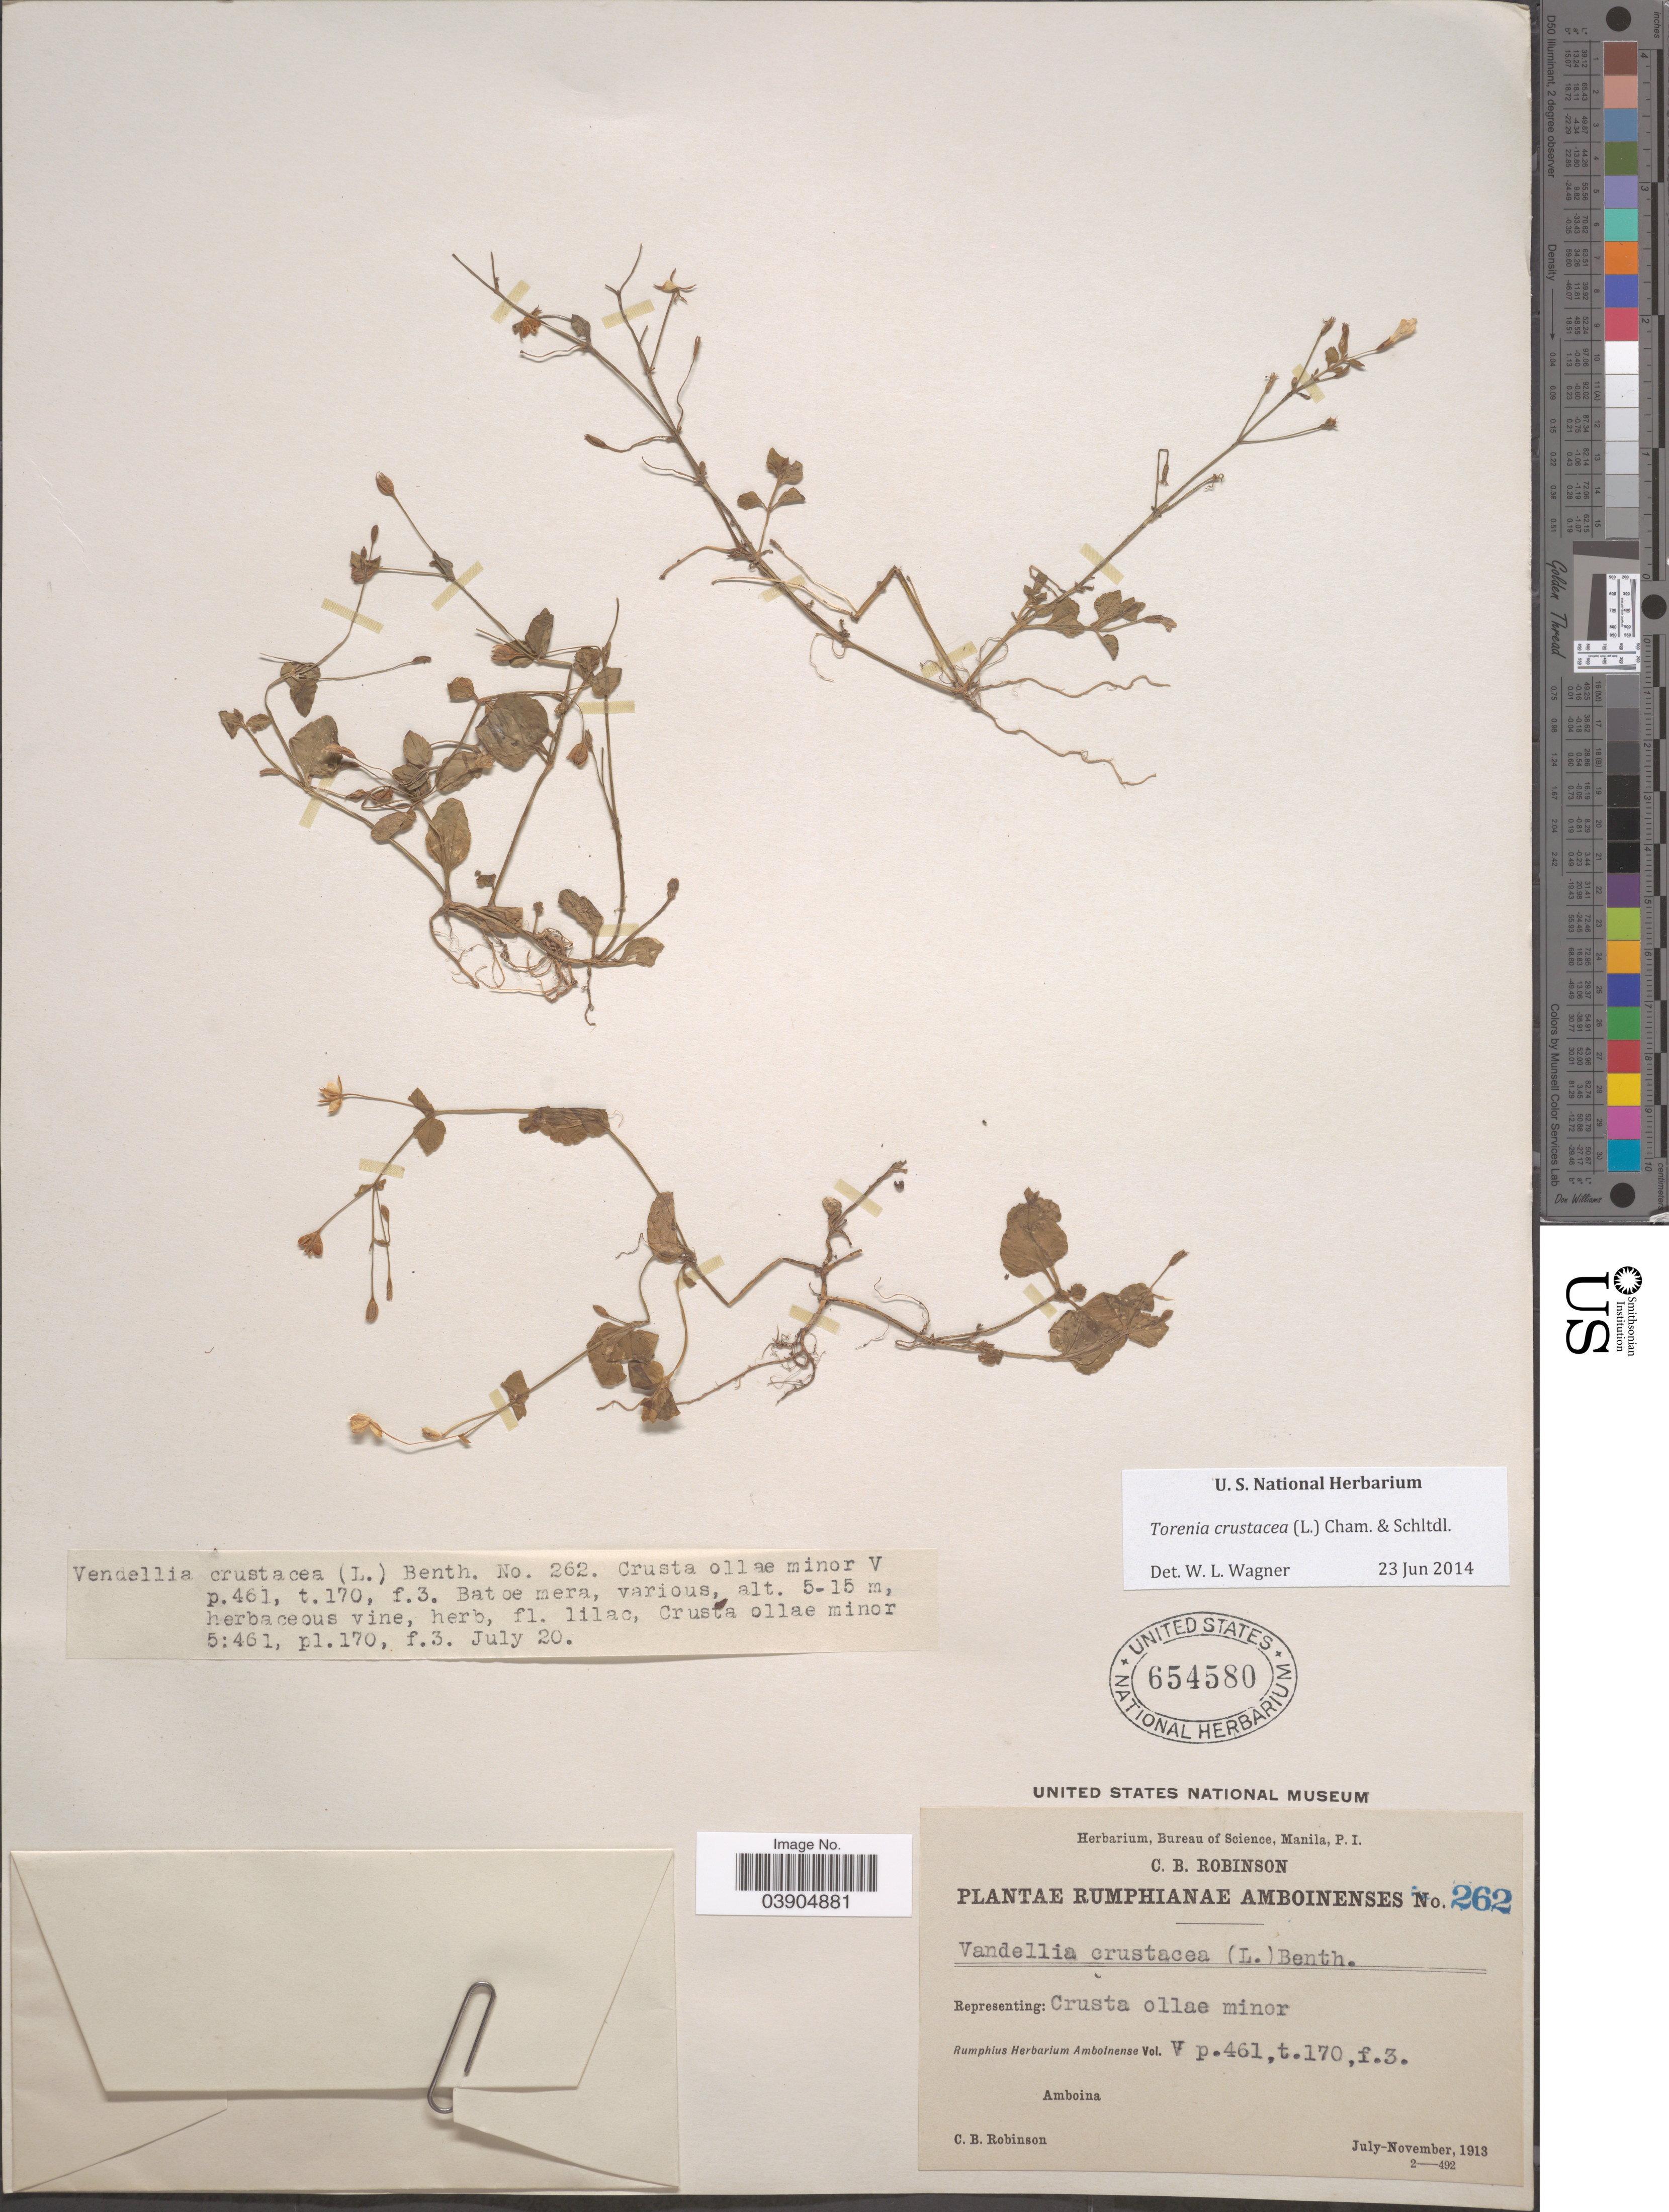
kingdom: Plantae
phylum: Tracheophyta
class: Magnoliopsida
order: Lamiales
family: Linderniaceae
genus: Lindernia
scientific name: Lindernia crustacea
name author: (L.) F. Muell.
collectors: C. Robinson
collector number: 262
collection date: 1913-07-20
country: Indonesia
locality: Amboina.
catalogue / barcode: US 654580